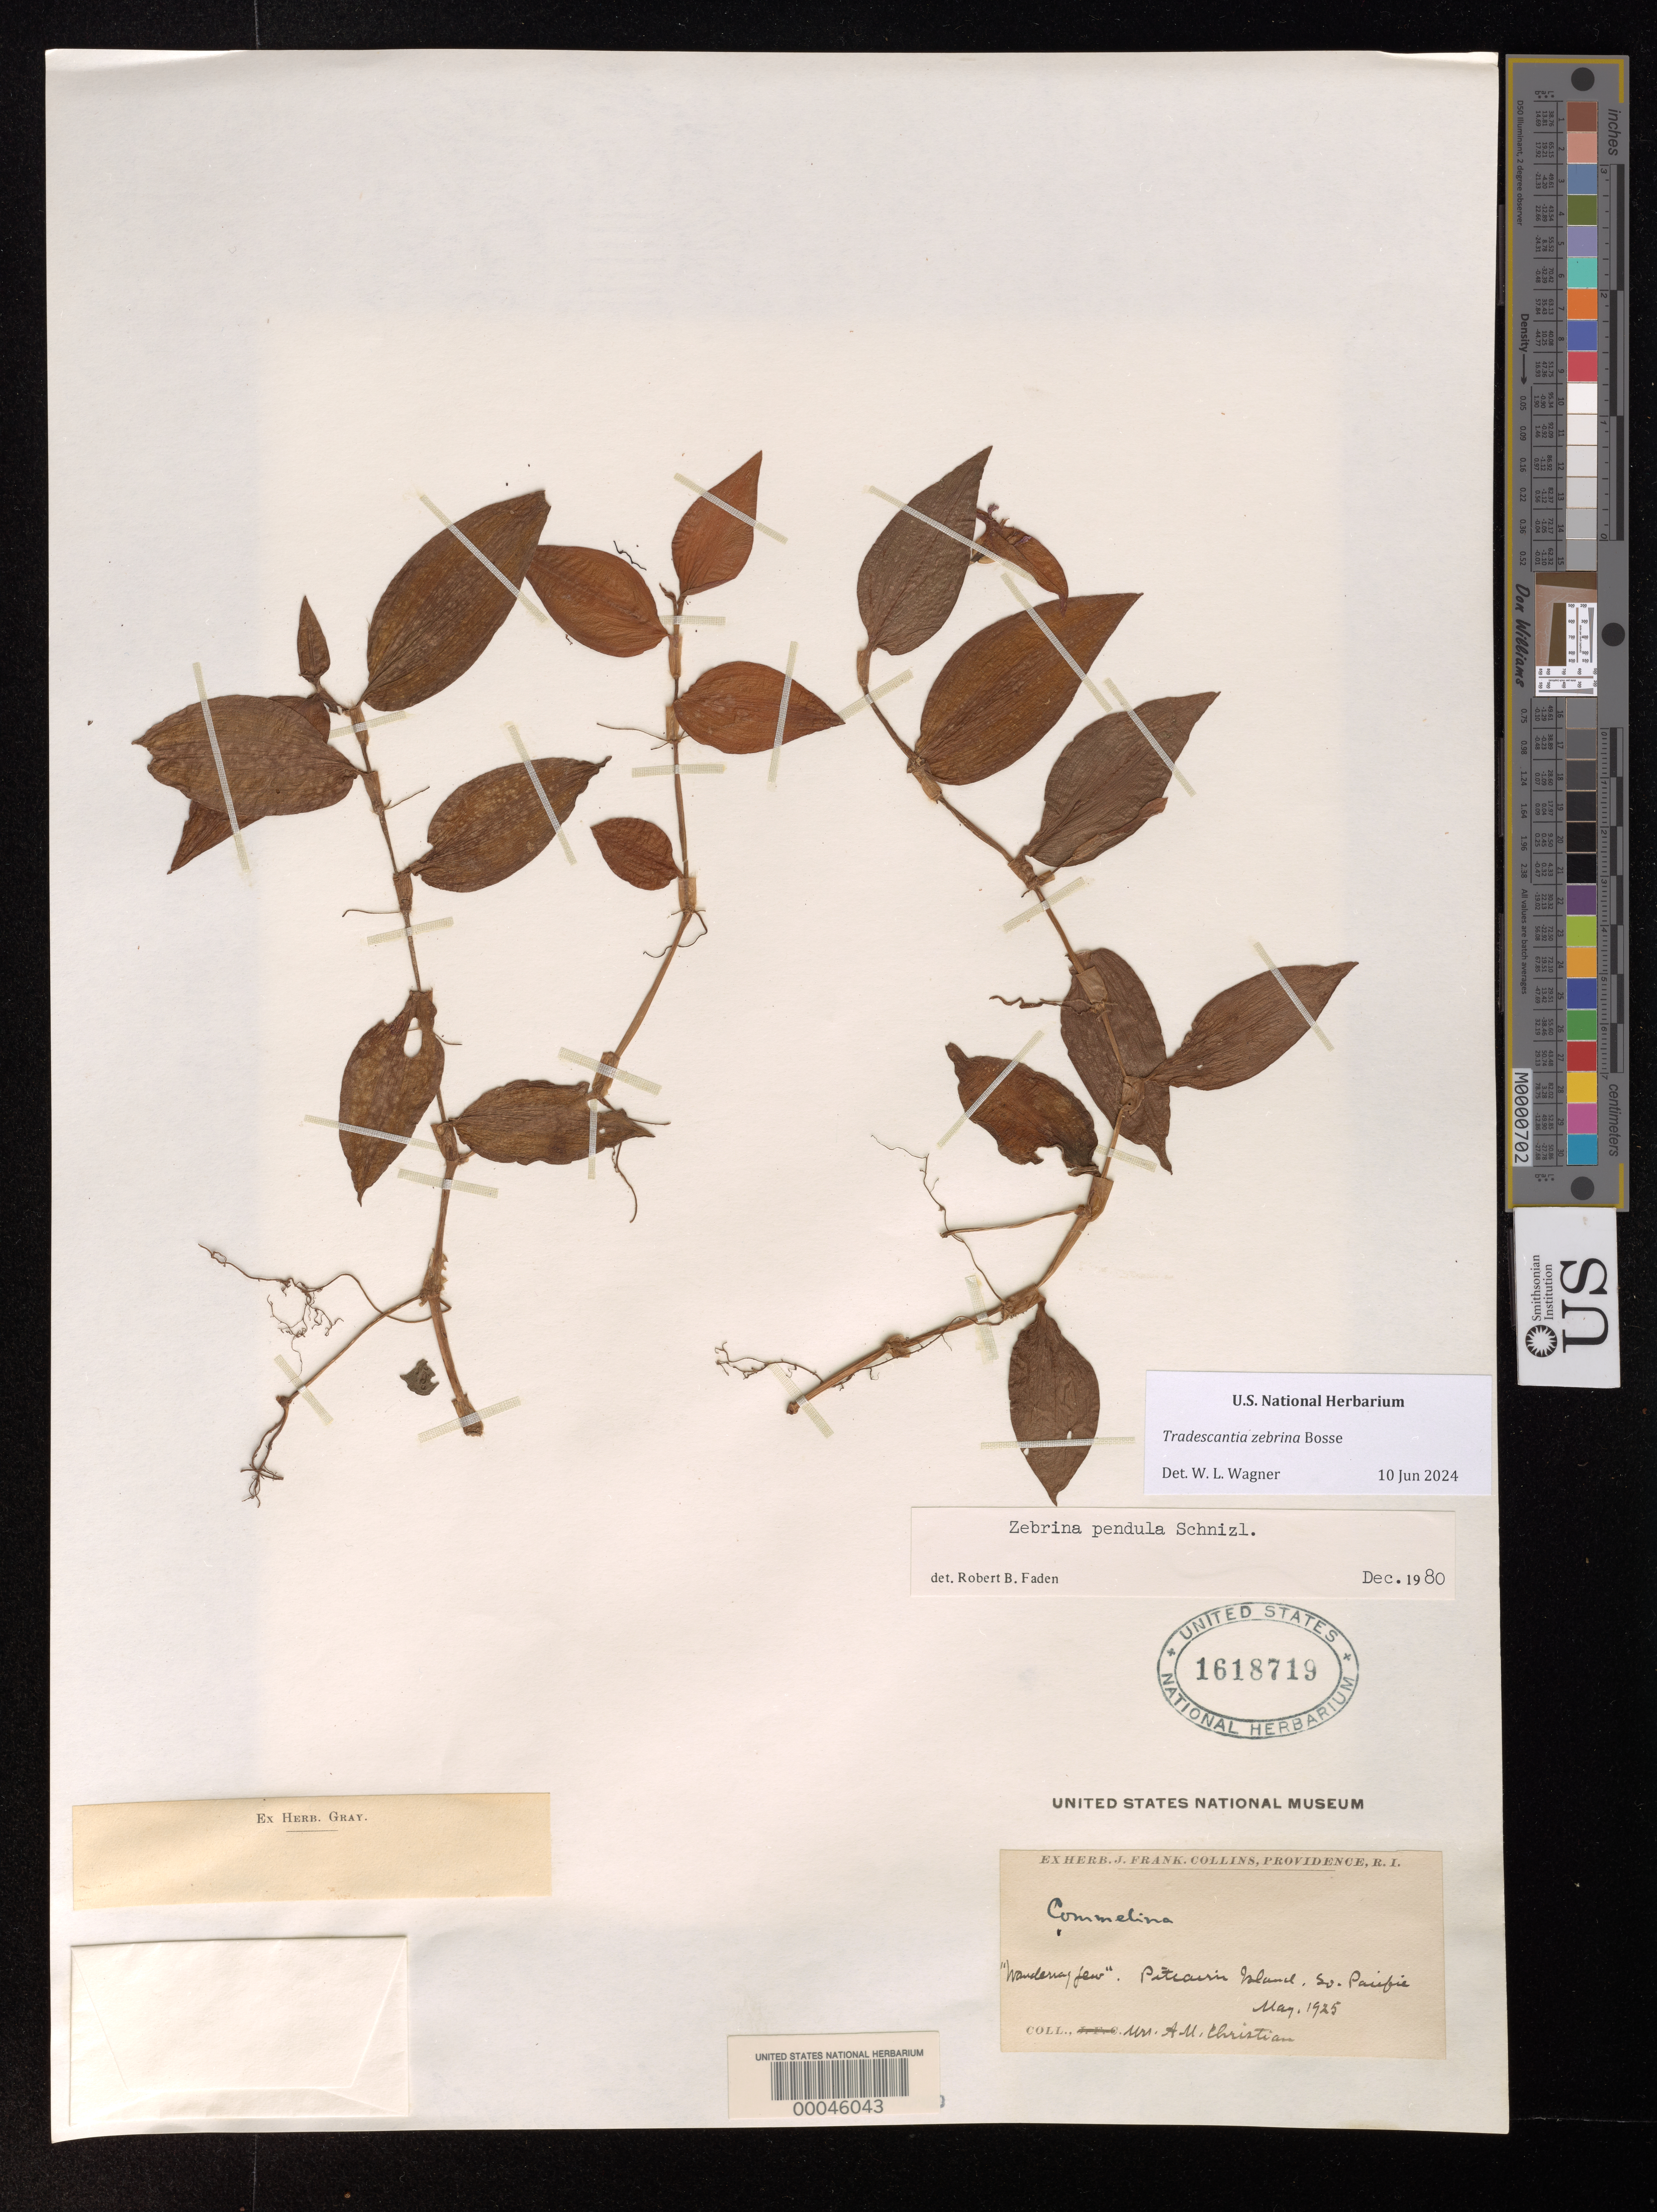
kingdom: Plantae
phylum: Tracheophyta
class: Liliopsida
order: Commelinales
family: Commelinaceae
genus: Tradescantia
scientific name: Tradescantia zebrina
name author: Bosse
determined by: Wagner, W. L., (BOT), Smithsonian Institution - National Museum of Natural History (UNITED STATES)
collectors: A. Christian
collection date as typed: May 1925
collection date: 1925-05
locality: Peteairin island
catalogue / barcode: US 1618719